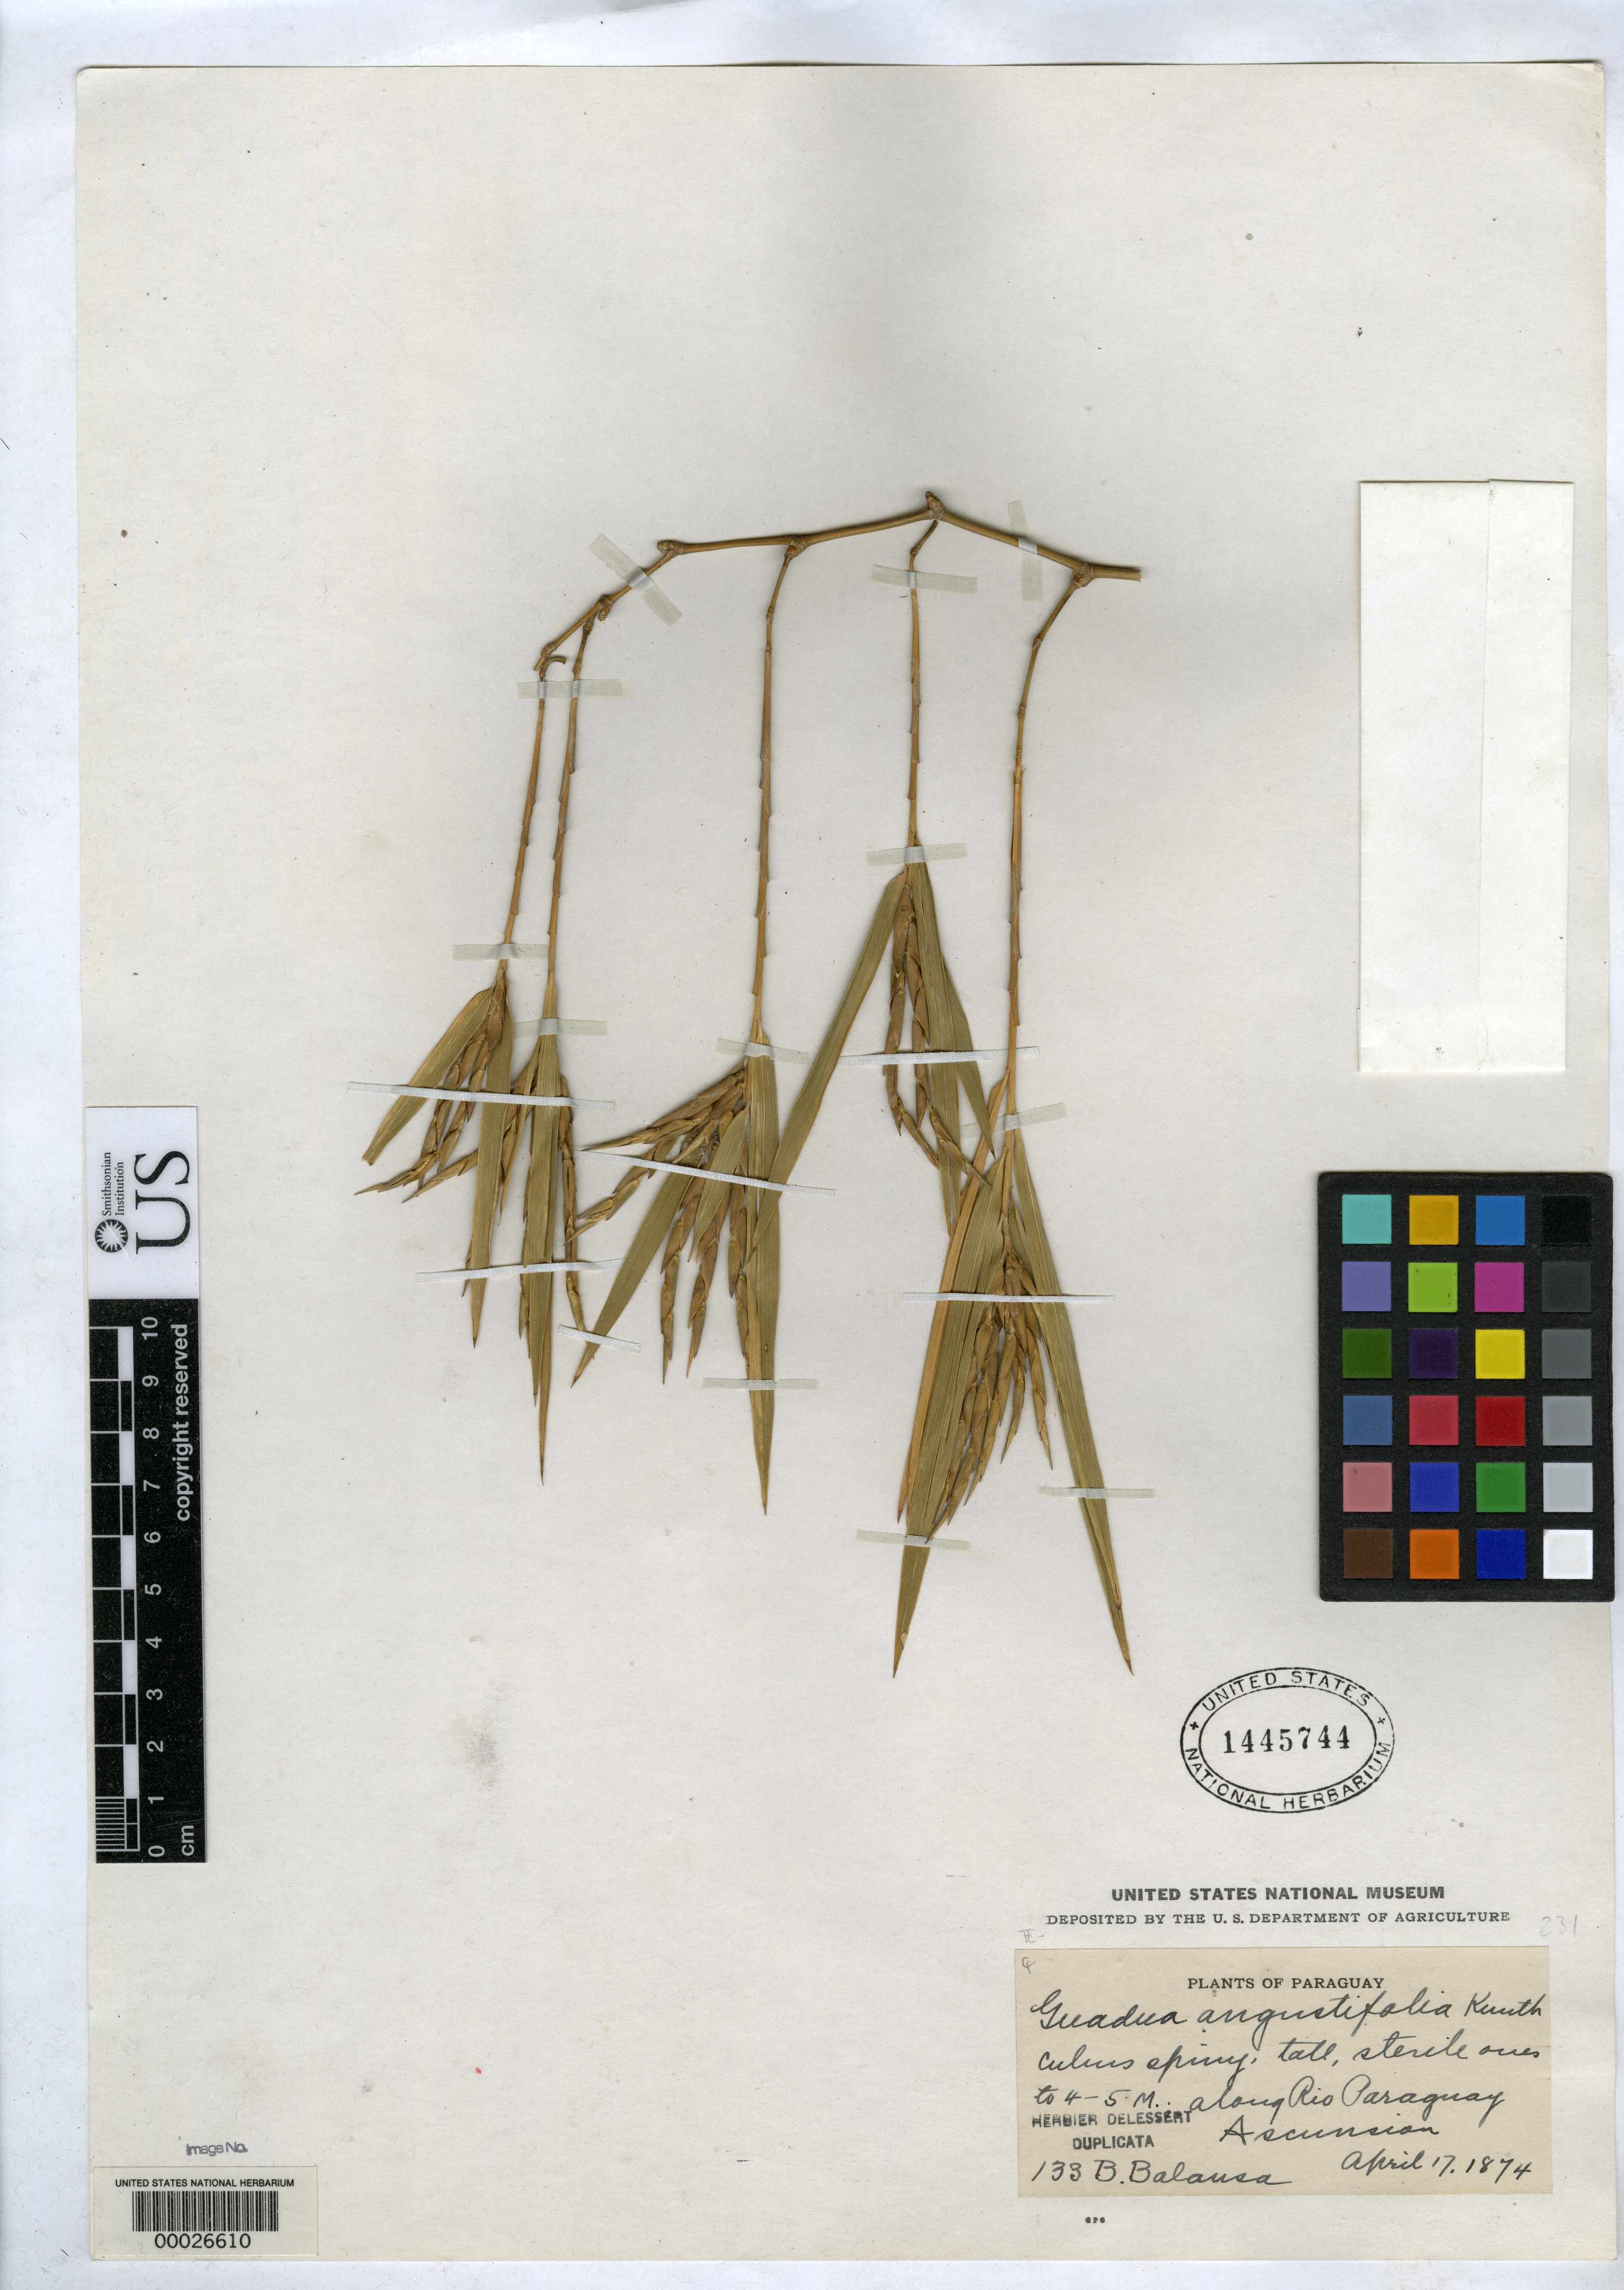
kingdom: Plantae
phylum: Tracheophyta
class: Liliopsida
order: Poales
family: Poaceae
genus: Guadua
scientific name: Guadua paraguayana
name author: Döll in Mart.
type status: Isotype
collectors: B. Balansa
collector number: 133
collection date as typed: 17 Apr 1874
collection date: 1874-04-17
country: Paraguay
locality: Ascunsion along Rio Paraguay.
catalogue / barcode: US 1445744